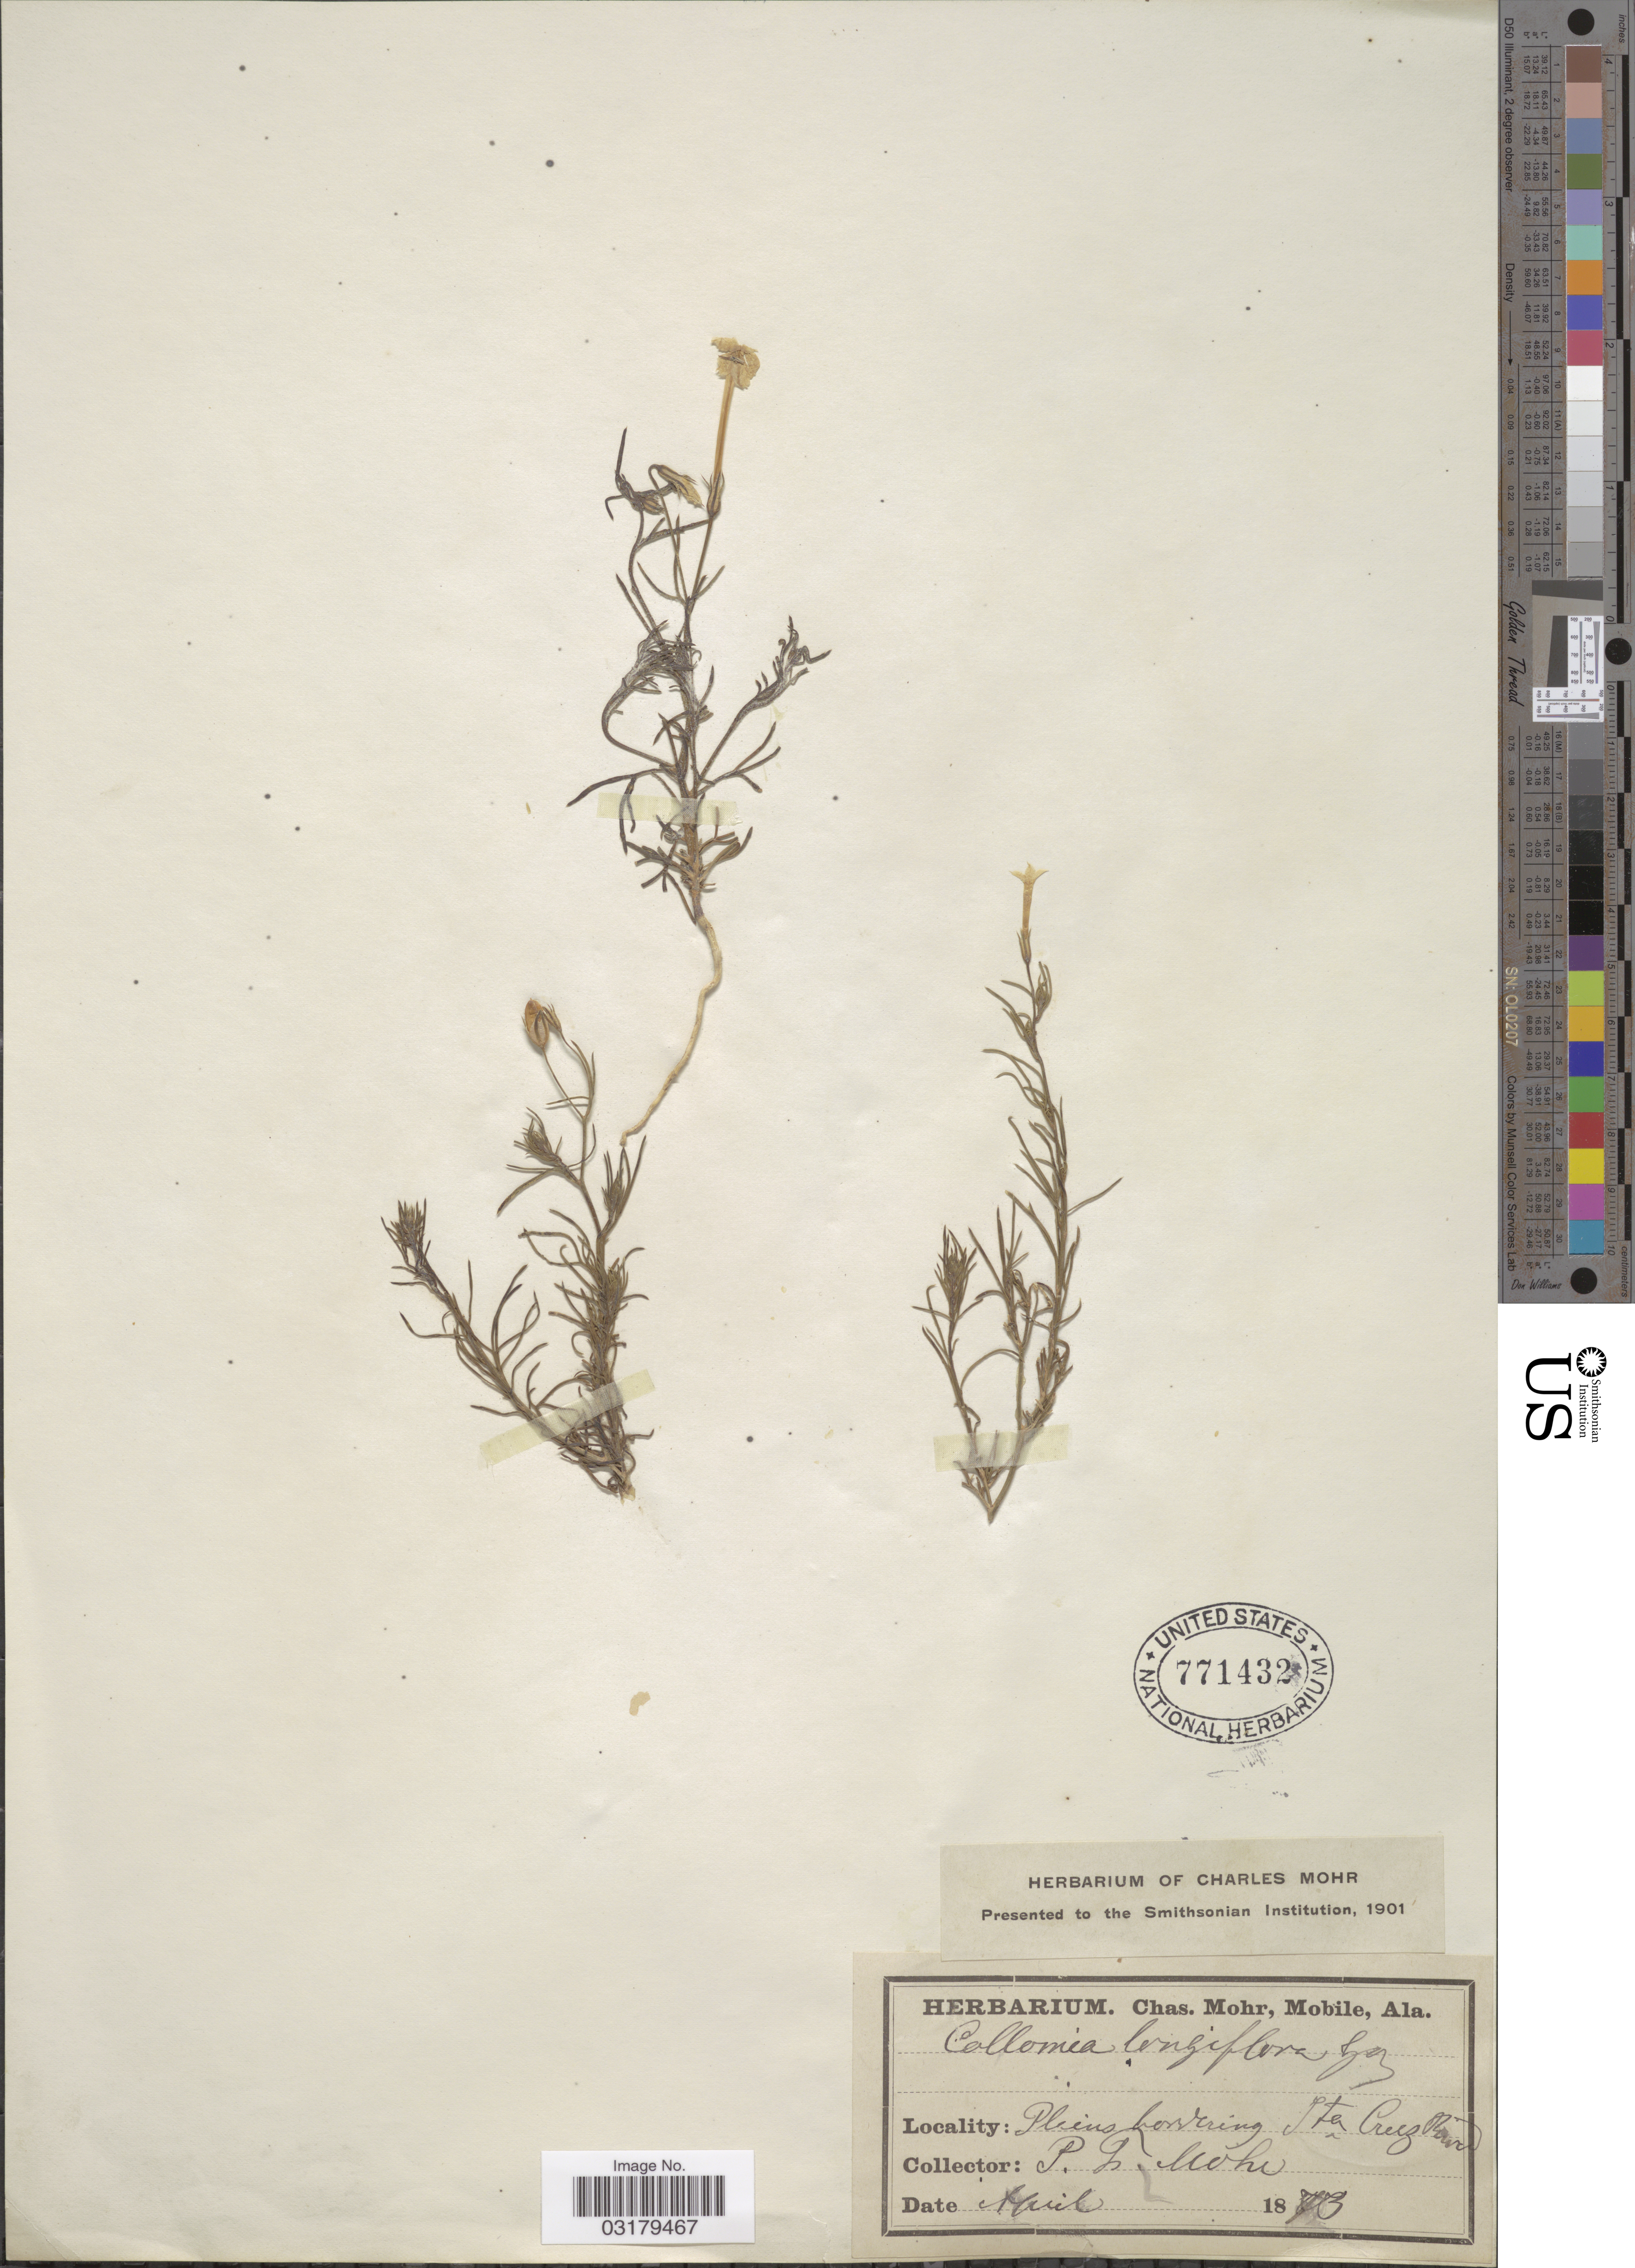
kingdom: Plantae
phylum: Tracheophyta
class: Magnoliopsida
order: Ericales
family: Polemoniaceae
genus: Ipomopsis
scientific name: Ipomopsis longiflora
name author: (Torr.) V.E. Grant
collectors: P. F. Mohr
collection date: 1873-04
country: United States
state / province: Alabama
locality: Plains bordering. Sta. Cruz River.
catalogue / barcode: US 771432